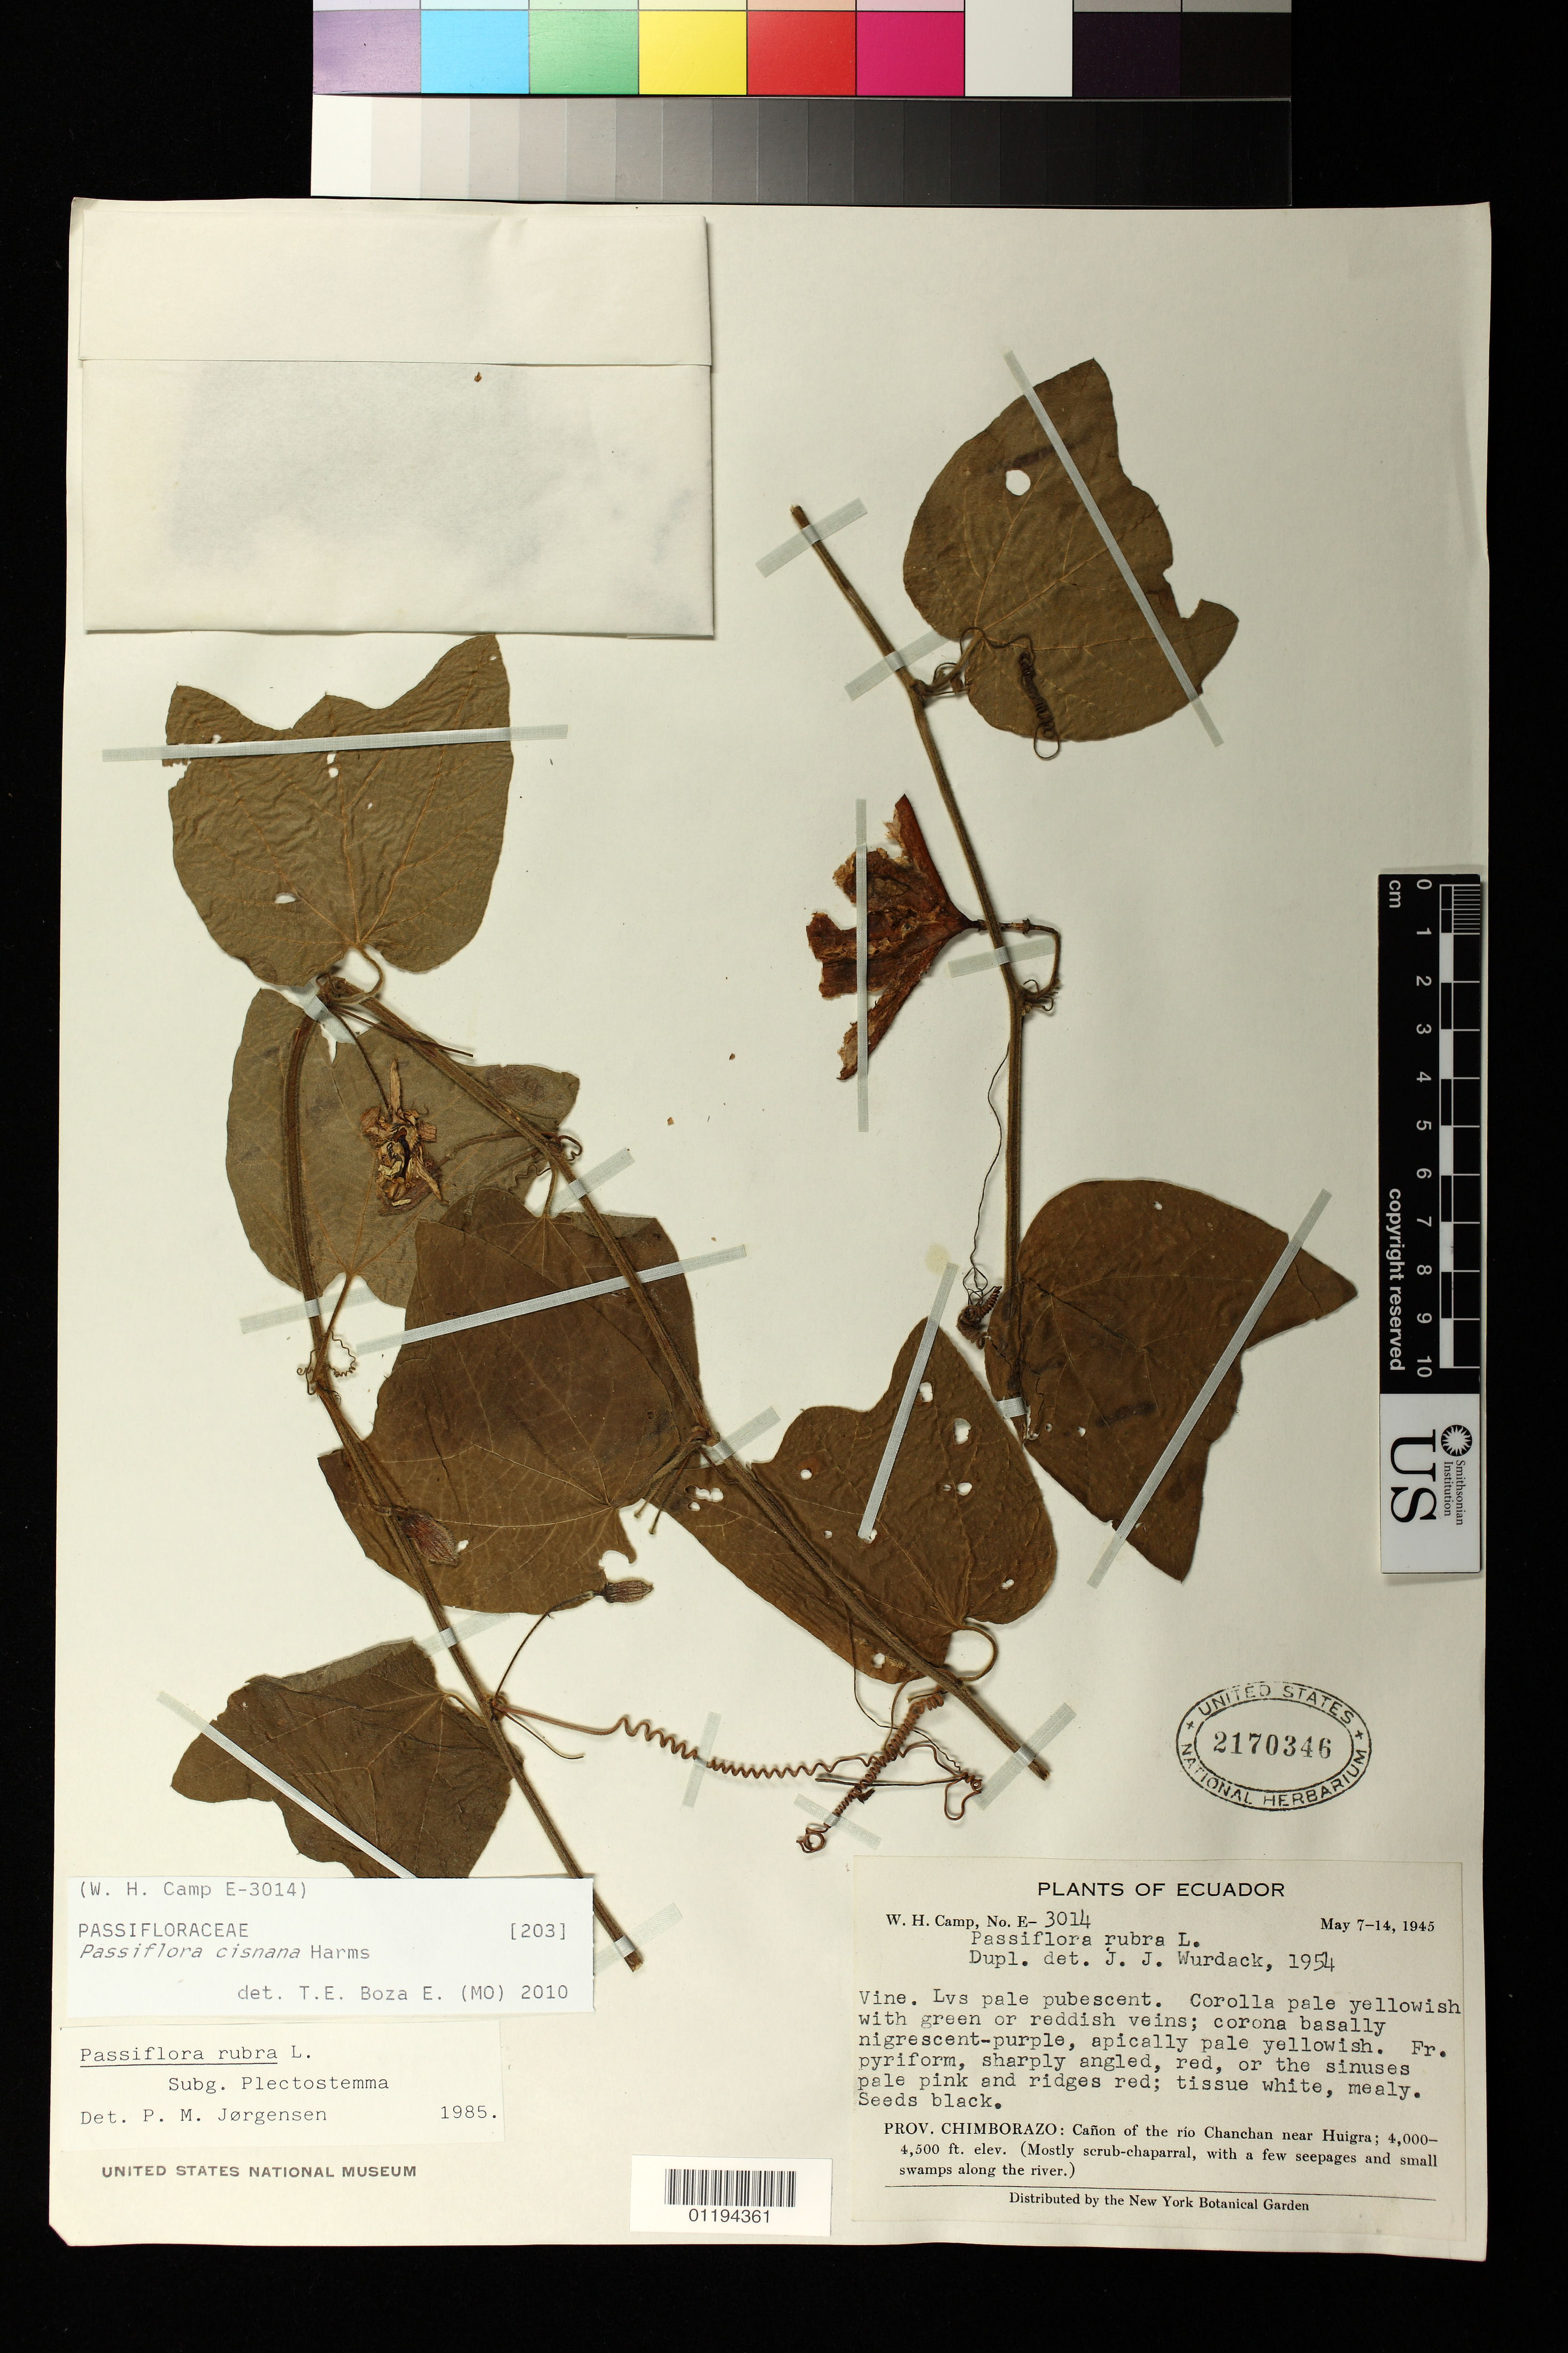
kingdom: Plantae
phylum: Tracheophyta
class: Magnoliopsida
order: Malpighiales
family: Passifloraceae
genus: Passiflora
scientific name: Passiflora cisnana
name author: Harms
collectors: W. H. Camp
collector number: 3014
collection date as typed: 07 May 1945 to 14 May 1945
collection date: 1945-05-07/1945-05-14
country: Ecuador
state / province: Chimborazo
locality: Prov. Chimborazo: Cañón of the rio Chanchan near Huigra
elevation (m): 1219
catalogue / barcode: US 2170346